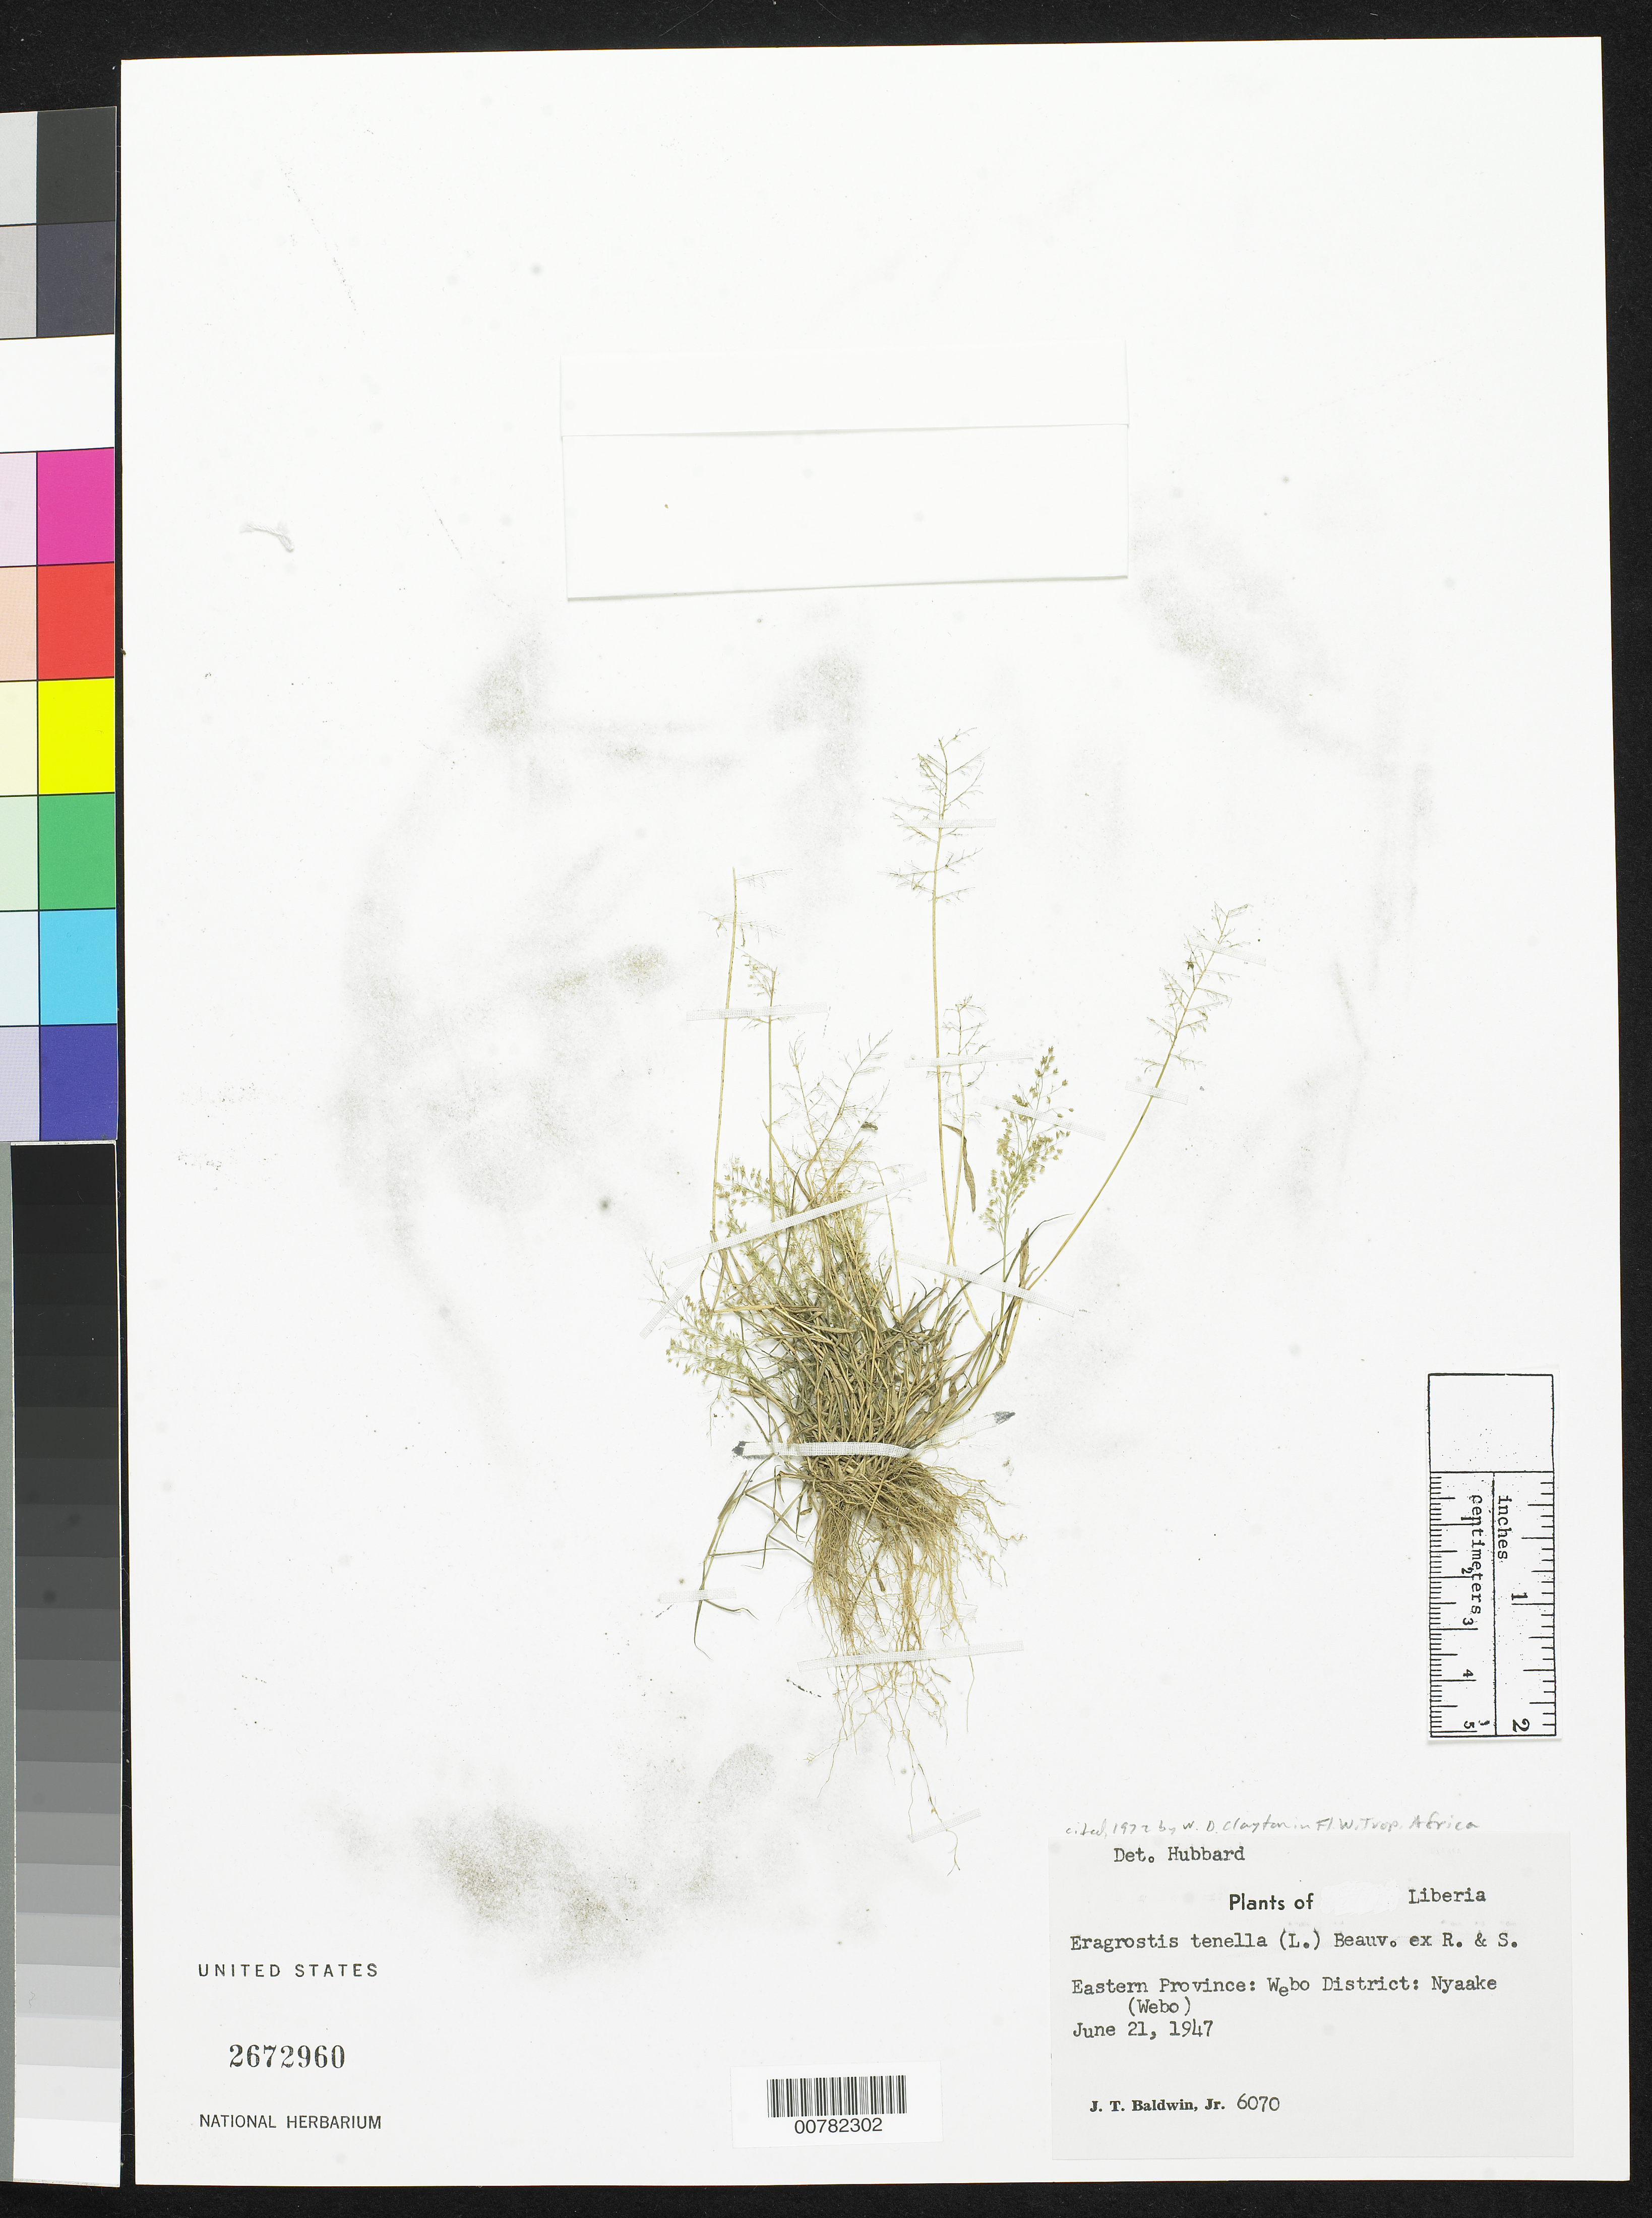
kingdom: Plantae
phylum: Tracheophyta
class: Liliopsida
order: Poales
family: Poaceae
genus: Eragrostis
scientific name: Eragrostis tenella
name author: (L.) P. Beauv. ex Roem. & Schult.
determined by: Hubbard, C. E.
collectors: J. T. Baldwin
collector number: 6070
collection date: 1947-06-21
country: Liberia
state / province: River Gee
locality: Webo District: Nyaake (Webo)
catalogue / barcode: US 2672960